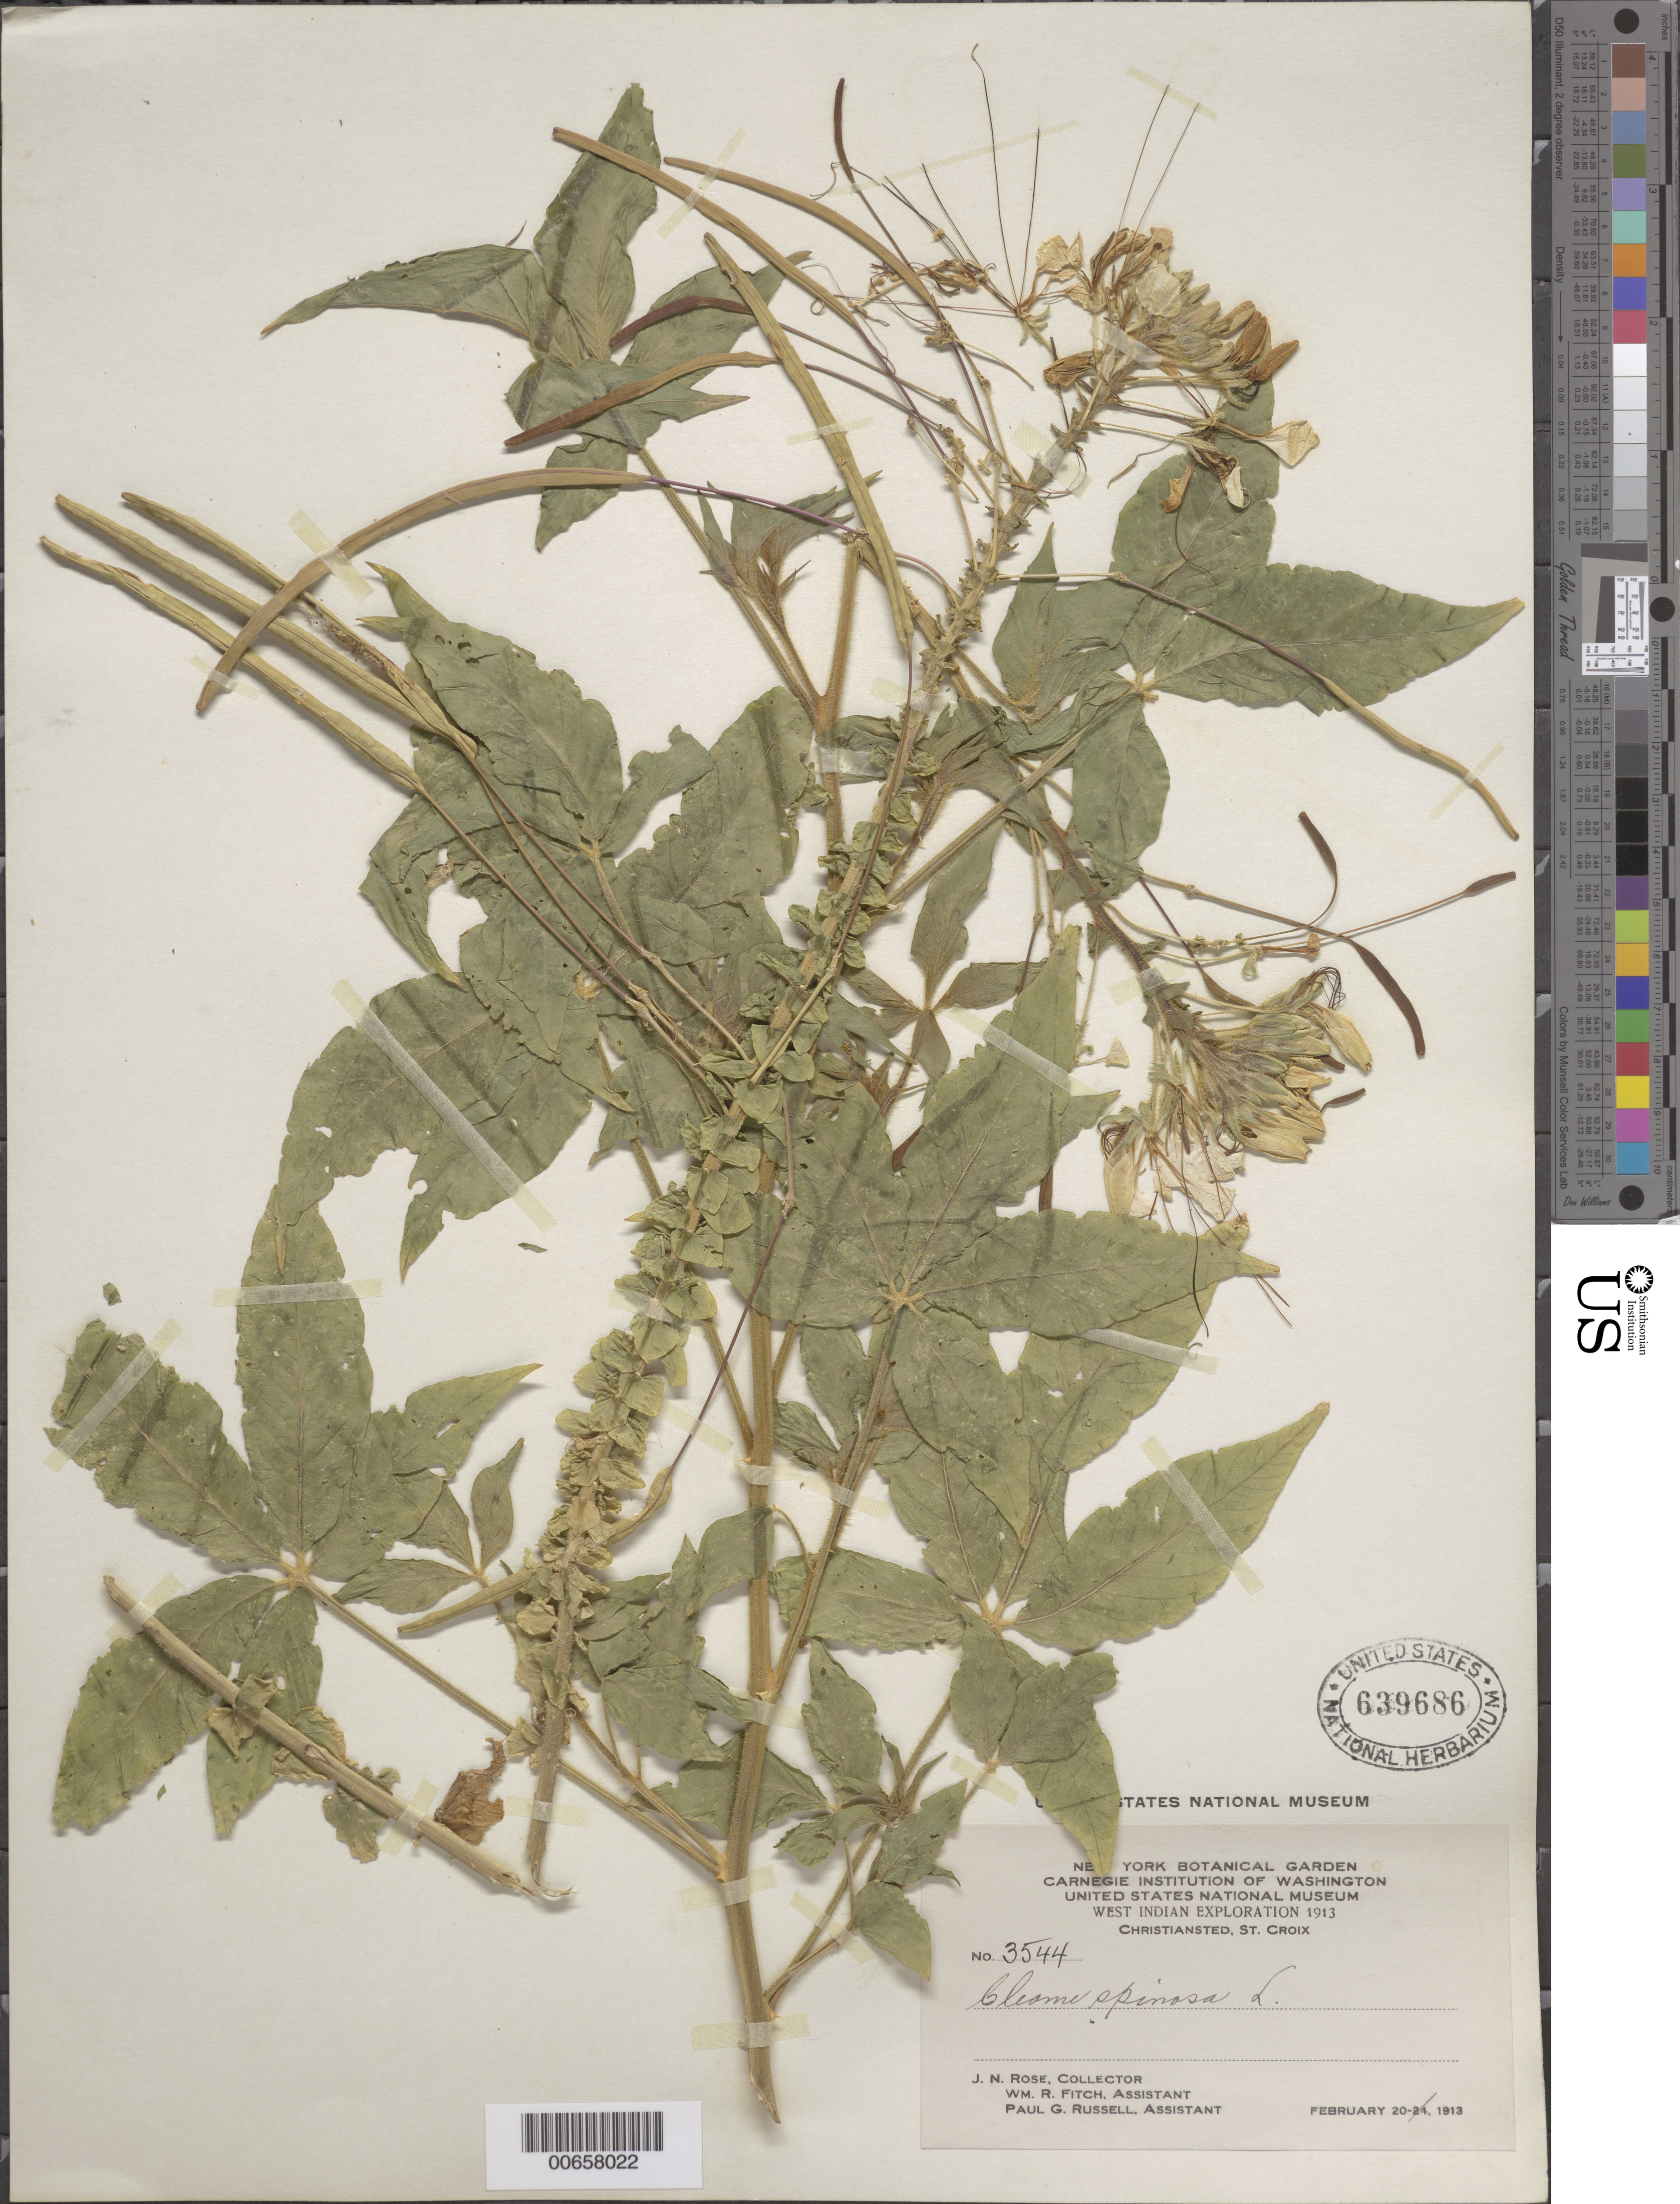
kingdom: Plantae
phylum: Tracheophyta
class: Magnoliopsida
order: Brassicales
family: Cleomaceae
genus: Tarenaya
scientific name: Tarenaya spinosa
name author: (Jacq.) Raf.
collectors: J. N. Rose, W. R. Fitch & P. G. Russell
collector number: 3544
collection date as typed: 20 Feb 1913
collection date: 1913-02-20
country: U.S. Virgin Islands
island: St. Croix Island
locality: Christiansted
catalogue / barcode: US 639686